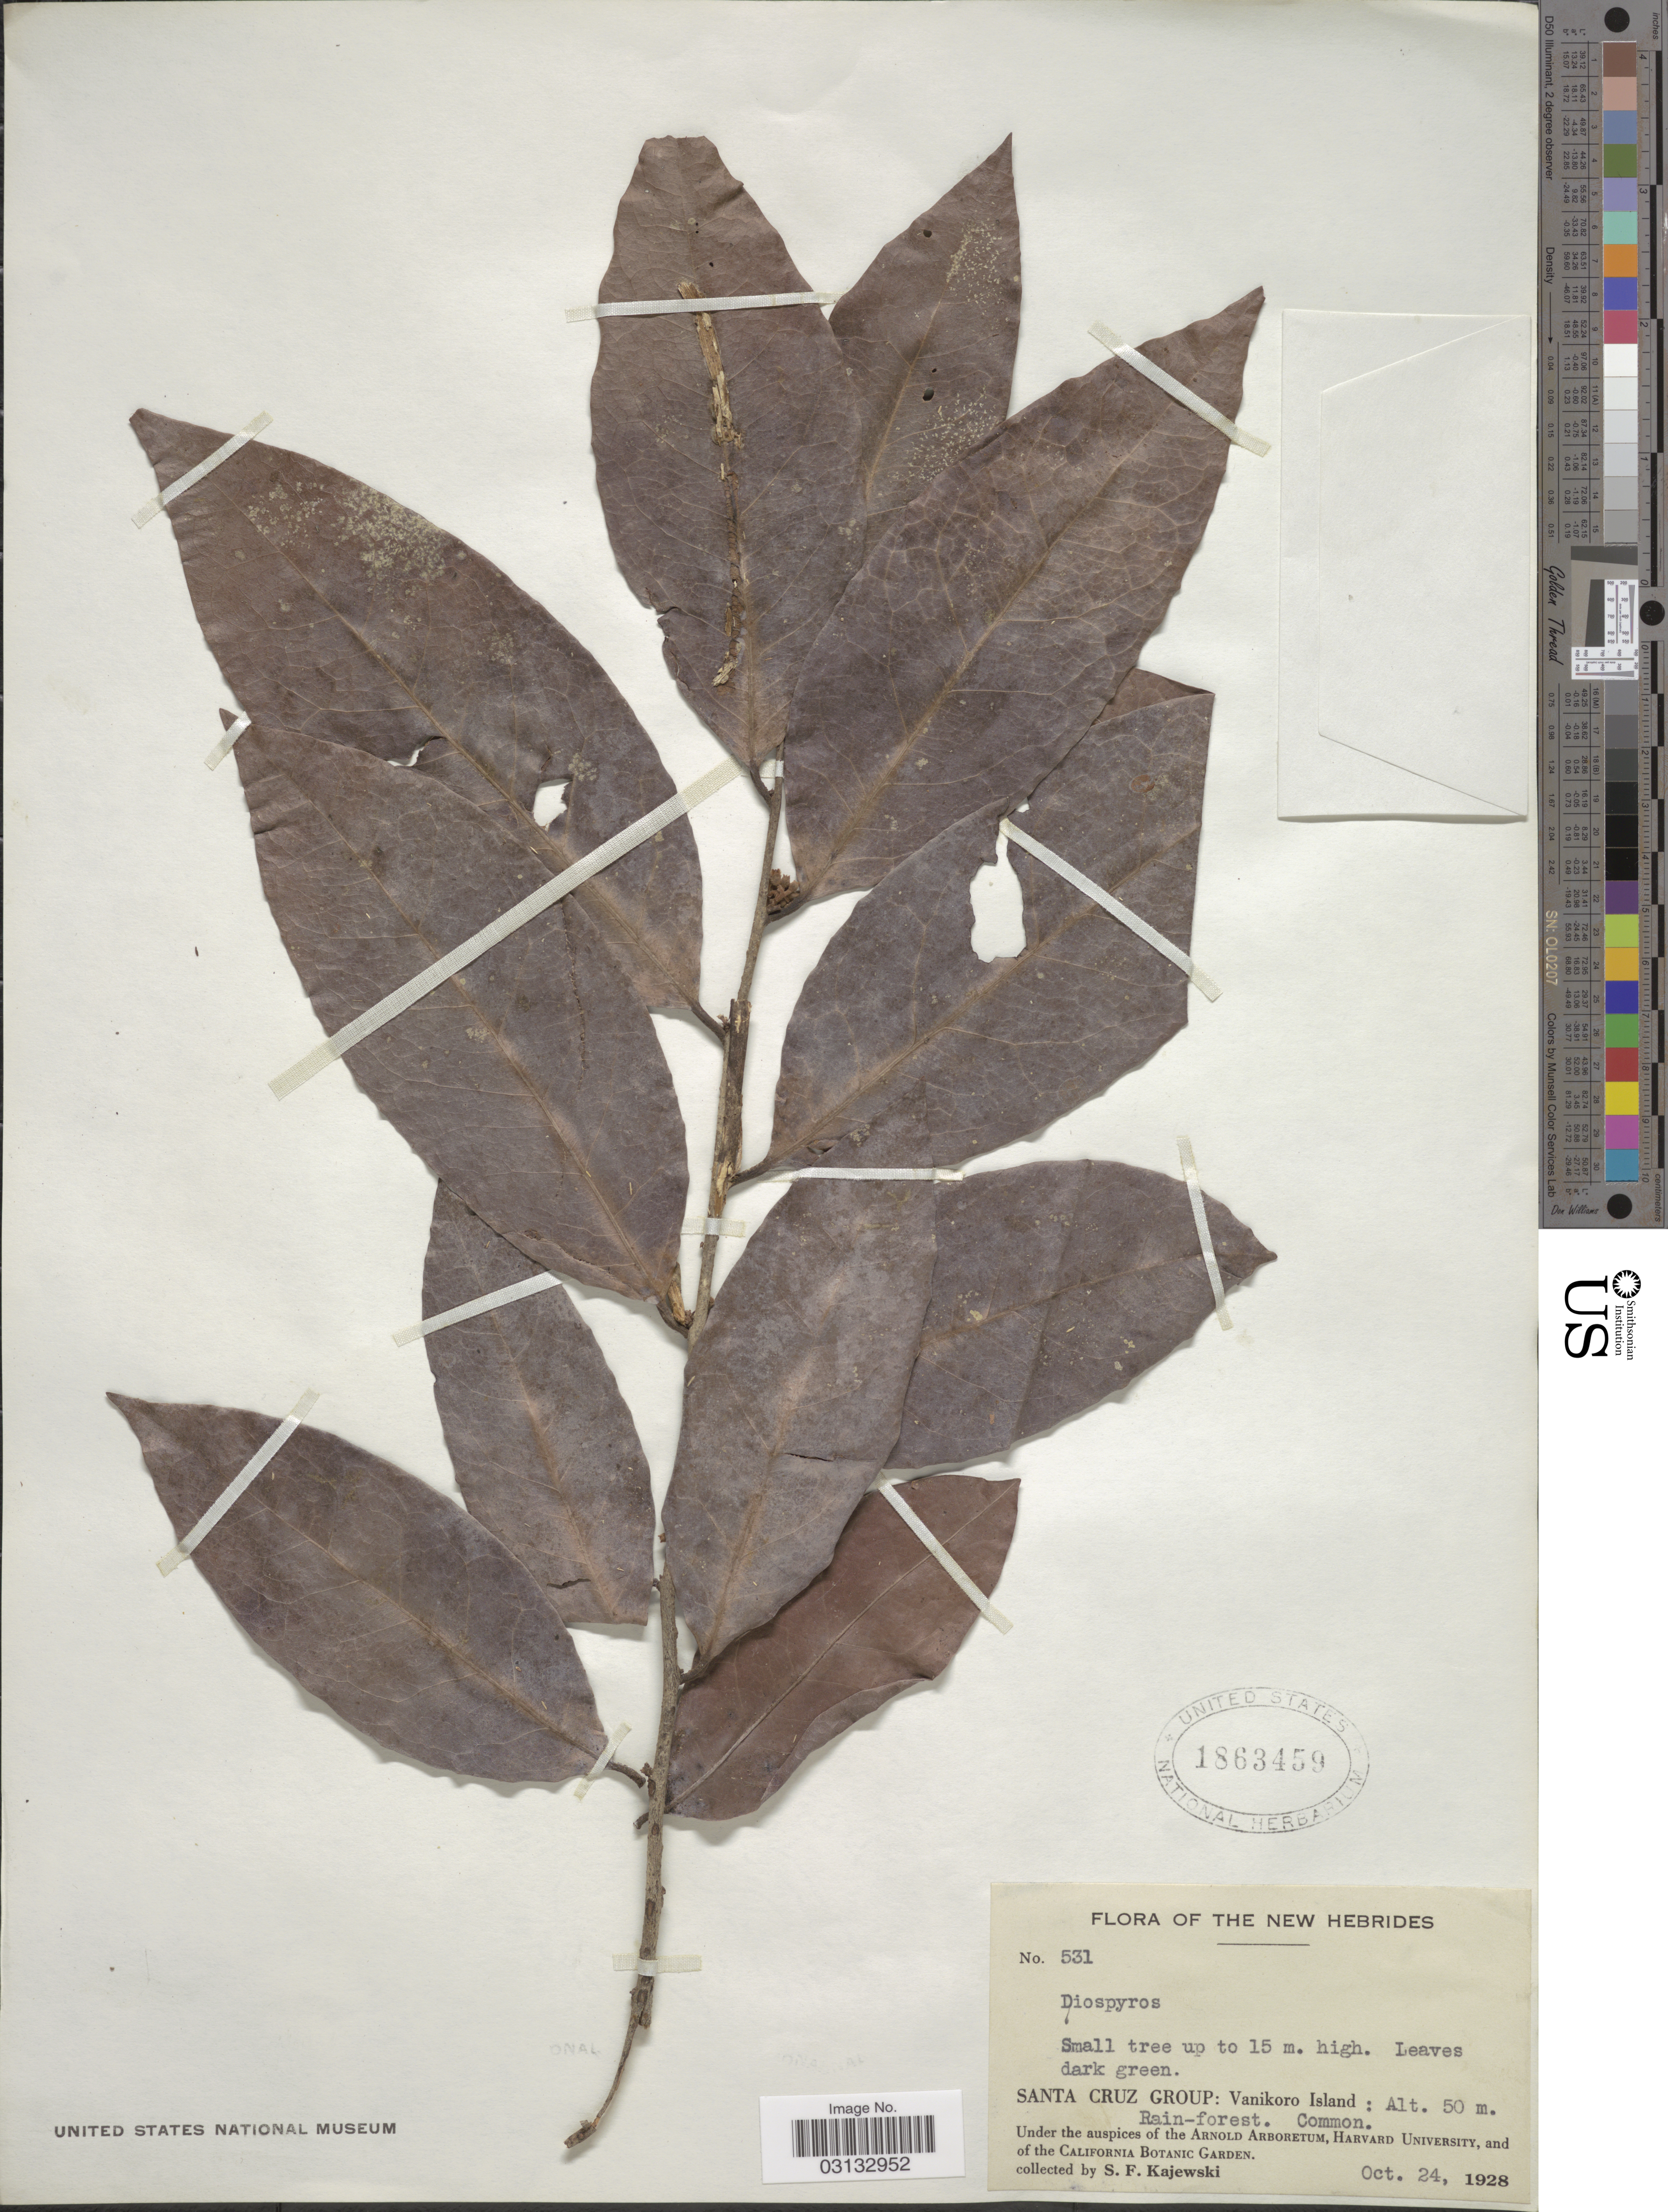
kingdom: Plantae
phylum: Tracheophyta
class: Magnoliopsida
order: Ericales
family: Ebenaceae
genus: Diospyros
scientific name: Diospyros sp.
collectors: S. Kajewski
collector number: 531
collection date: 1928-10-24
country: Vanuatu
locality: The New Hebrides, Santa Cruz Group: Vanikoro Island.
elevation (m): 50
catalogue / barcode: US 1863459